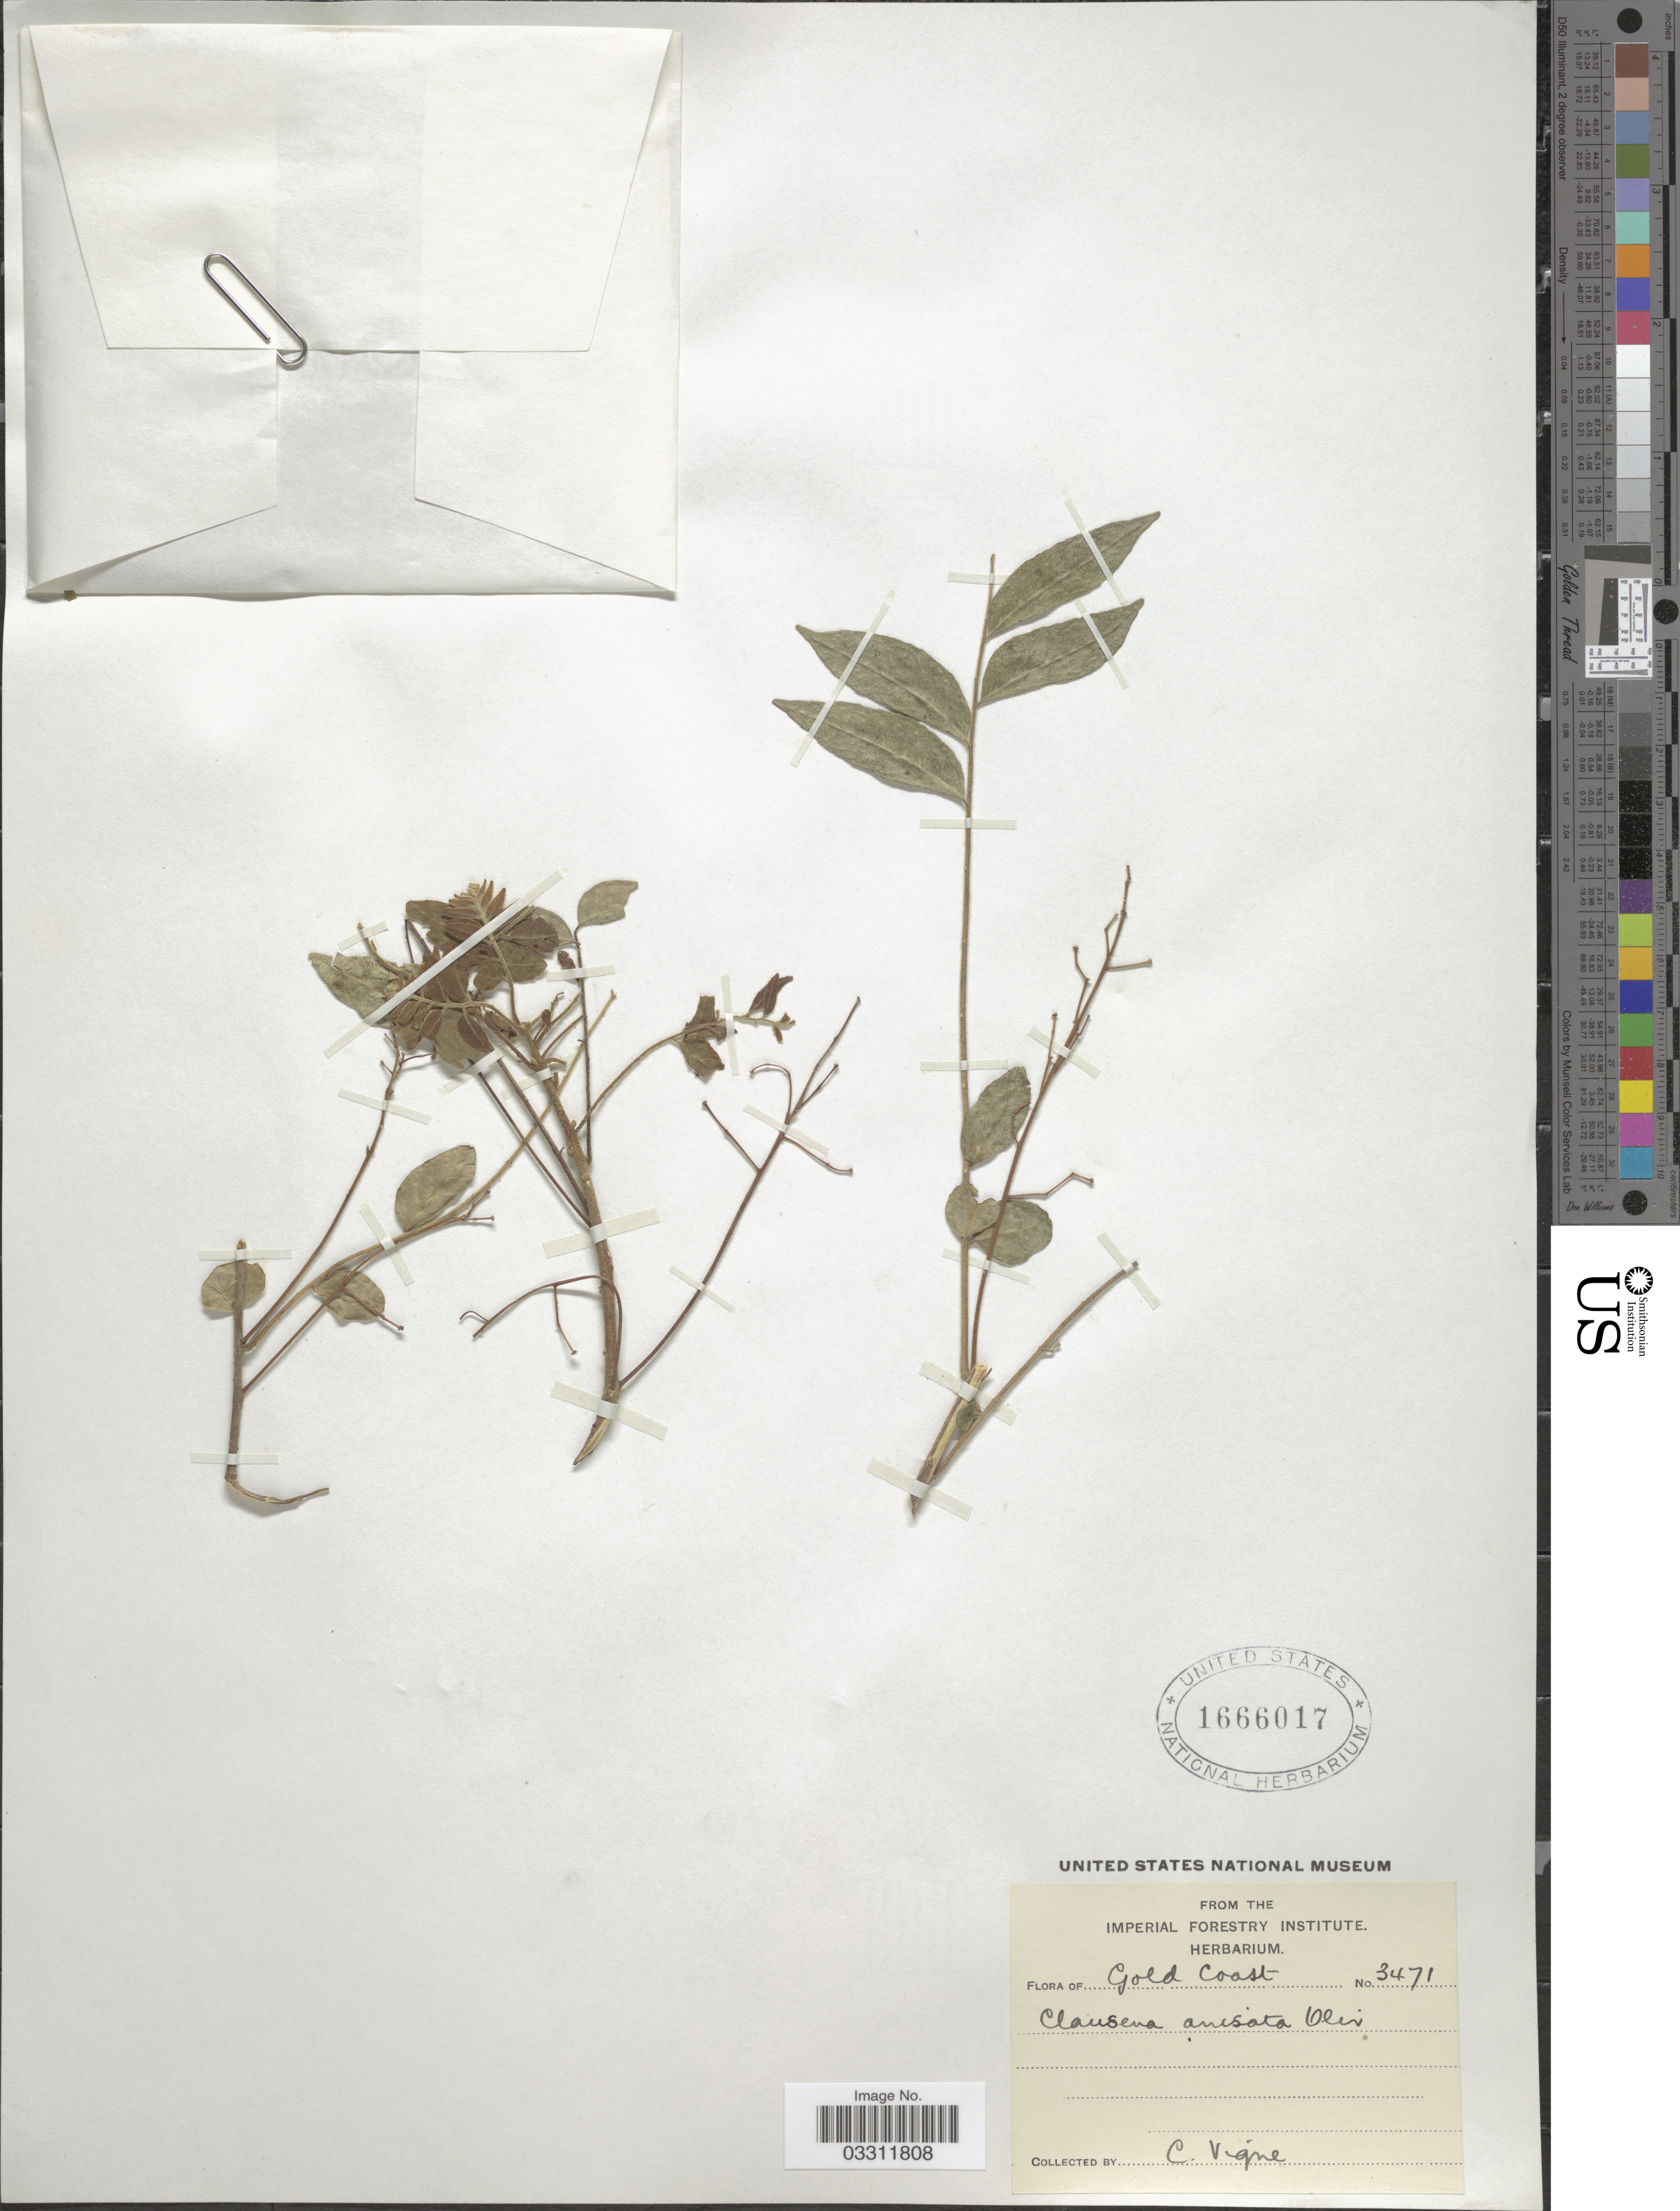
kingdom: Plantae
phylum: Tracheophyta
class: Magnoliopsida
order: Sapindales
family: Rutaceae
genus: Clausena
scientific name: Clausena anisata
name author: (Willd.) Benth.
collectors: C. Vigne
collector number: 3471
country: Ghana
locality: Gold Coast.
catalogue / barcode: US 1666017